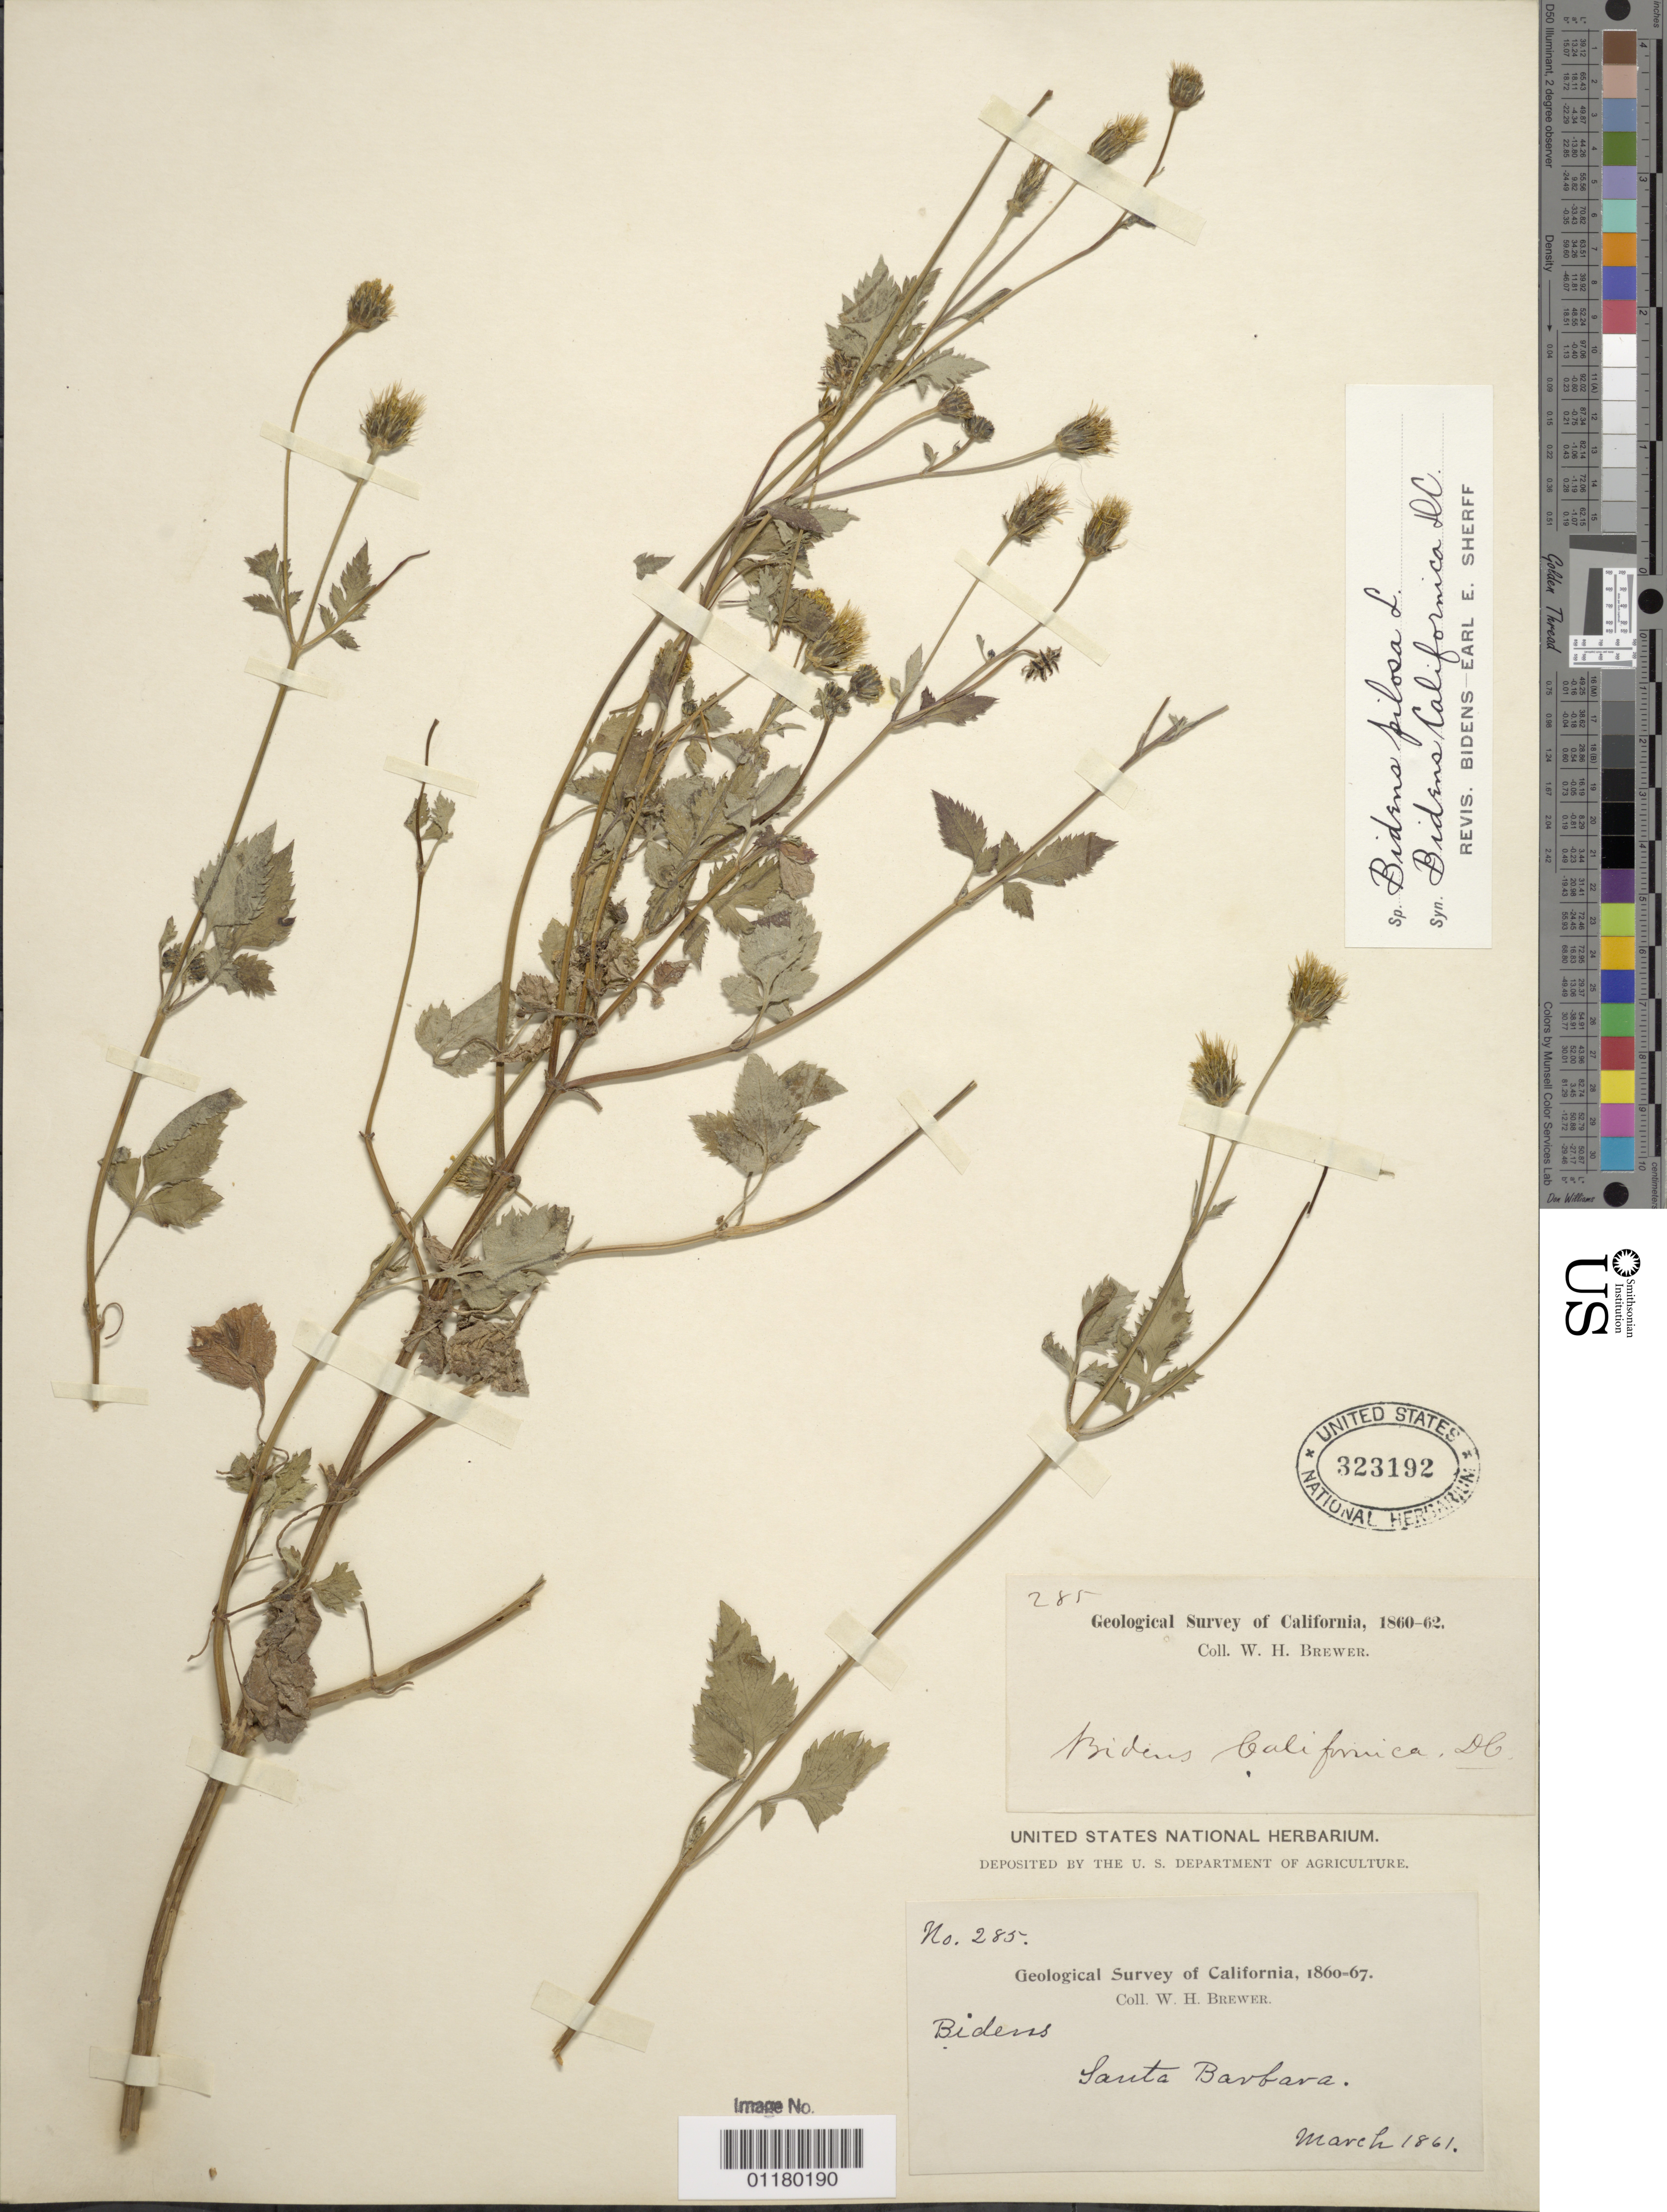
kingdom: Plantae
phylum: Tracheophyta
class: Magnoliopsida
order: Asterales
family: Asteraceae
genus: Bidens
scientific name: Bidens pilosa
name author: L.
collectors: W. H. Brewer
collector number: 285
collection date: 1861-03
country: United States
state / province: California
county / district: Santa Barbara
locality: Santa Barbara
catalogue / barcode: US 323192